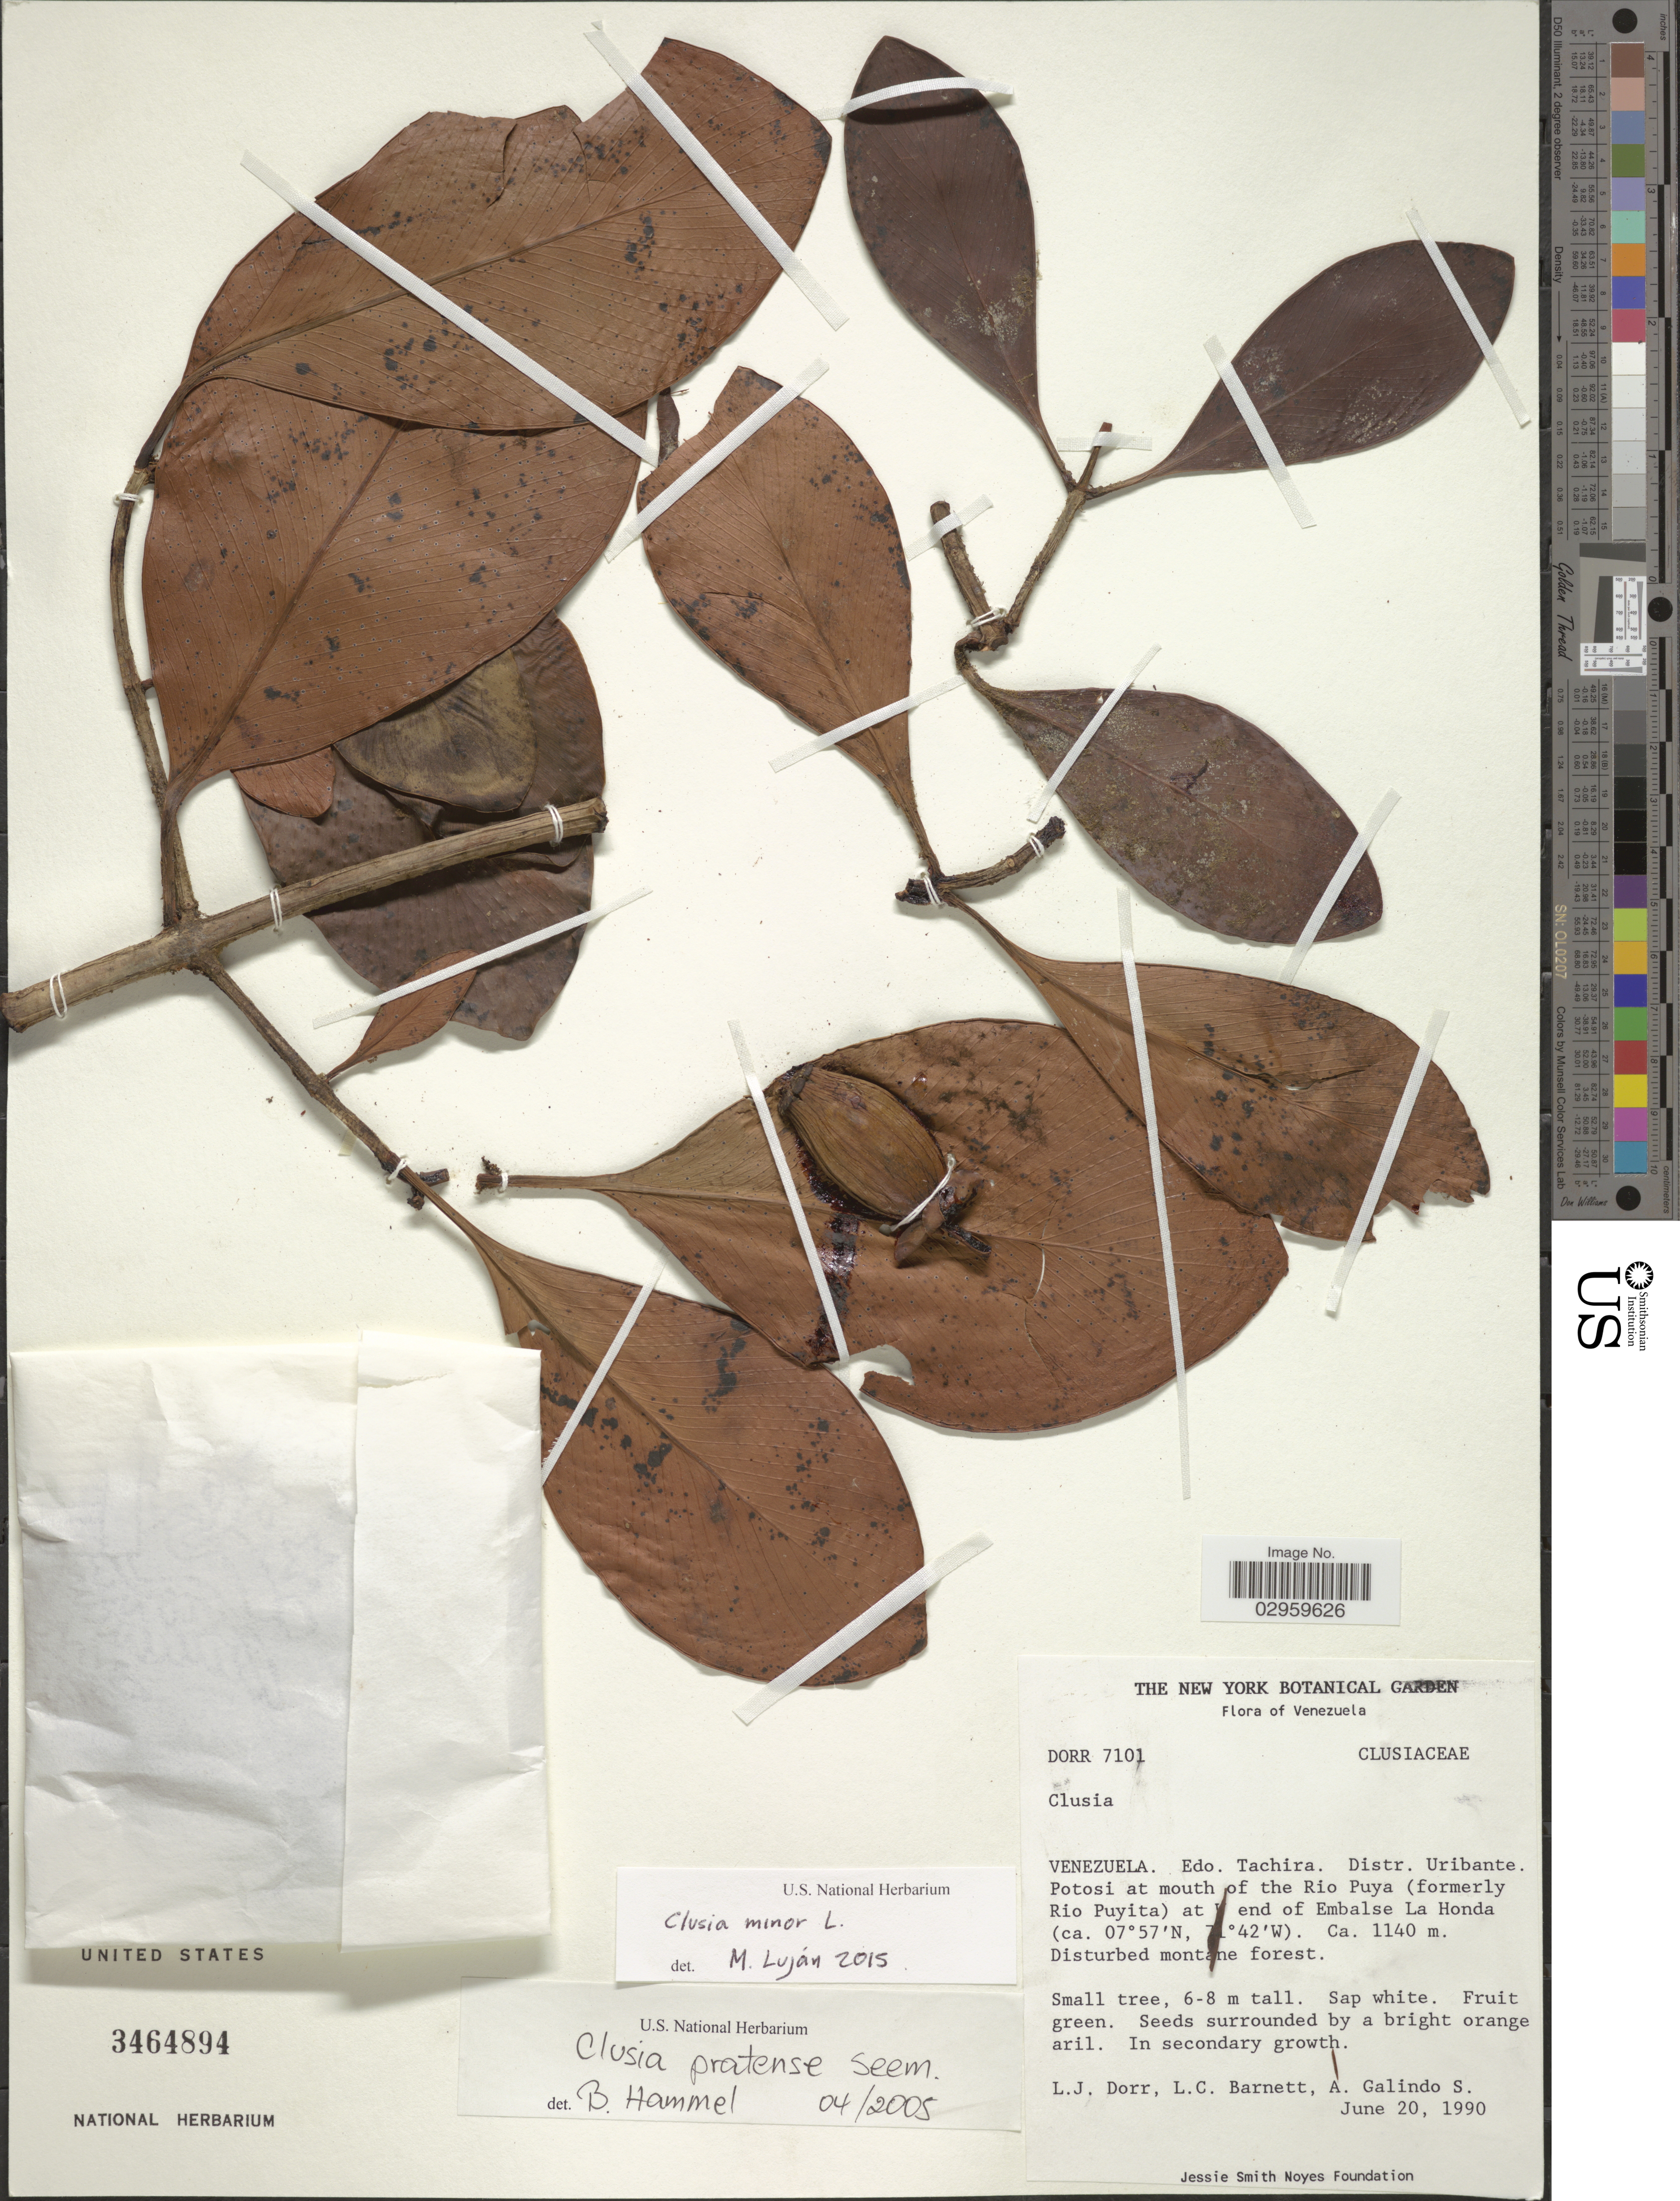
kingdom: Plantae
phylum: Tracheophyta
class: Magnoliopsida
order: Malpighiales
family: Clusiaceae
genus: Clusia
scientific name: Clusia minor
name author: L.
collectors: L. J. Dorr, L. C. Barnett & A. Galindo S.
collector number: DORR 7101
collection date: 1990-06-20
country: Venezuela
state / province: Táchira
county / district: Uribante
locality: Potosi at mouth of the Rio Puya (formerly Rio Puyita) at W end of Embalse La Honda.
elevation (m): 1140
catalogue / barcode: US 3464894